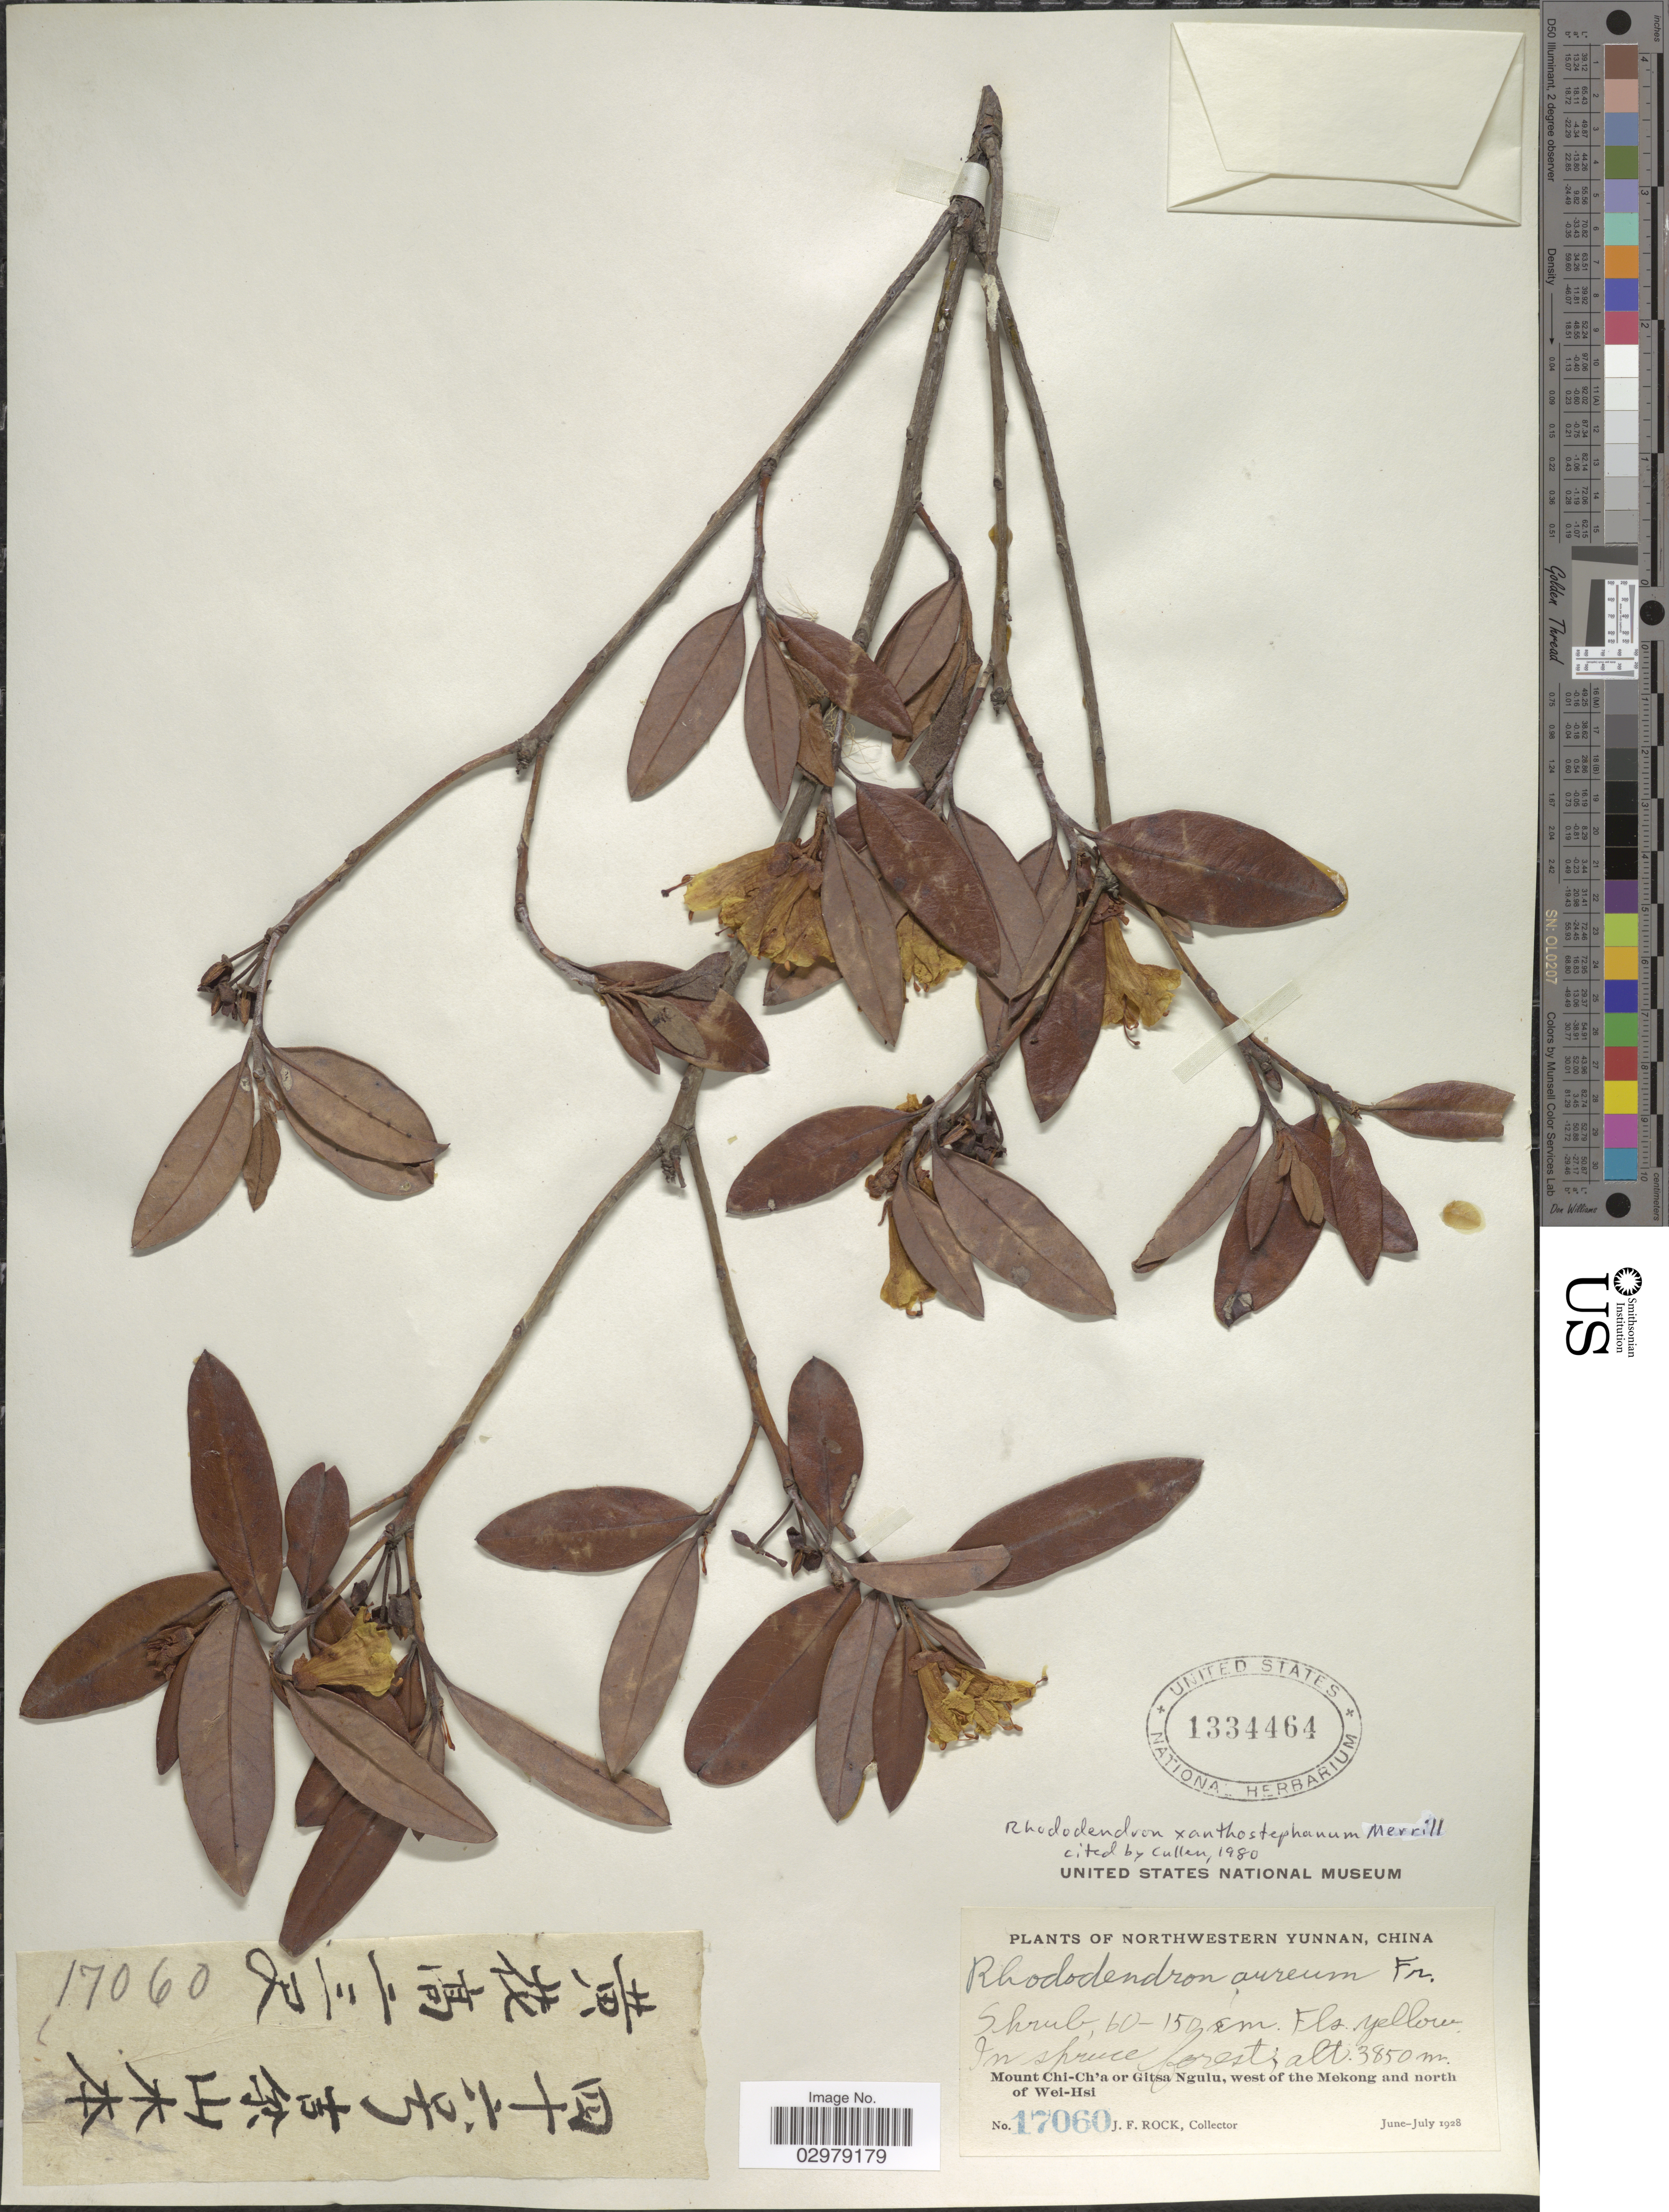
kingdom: Plantae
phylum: Tracheophyta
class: Magnoliopsida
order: Ericales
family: Ericaceae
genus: Rhododendron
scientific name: Rhododendron xanthostephanum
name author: Merr.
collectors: J. Rock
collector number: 17060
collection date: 1928-06/1928-07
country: China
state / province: Yunnan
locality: Northwestern Yunnan. In spruce forest. Mount Chi-Ch'a or Gitsa Ngulu, west of Mekong and north of Wei-Hsi.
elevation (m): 3850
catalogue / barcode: US 1334464